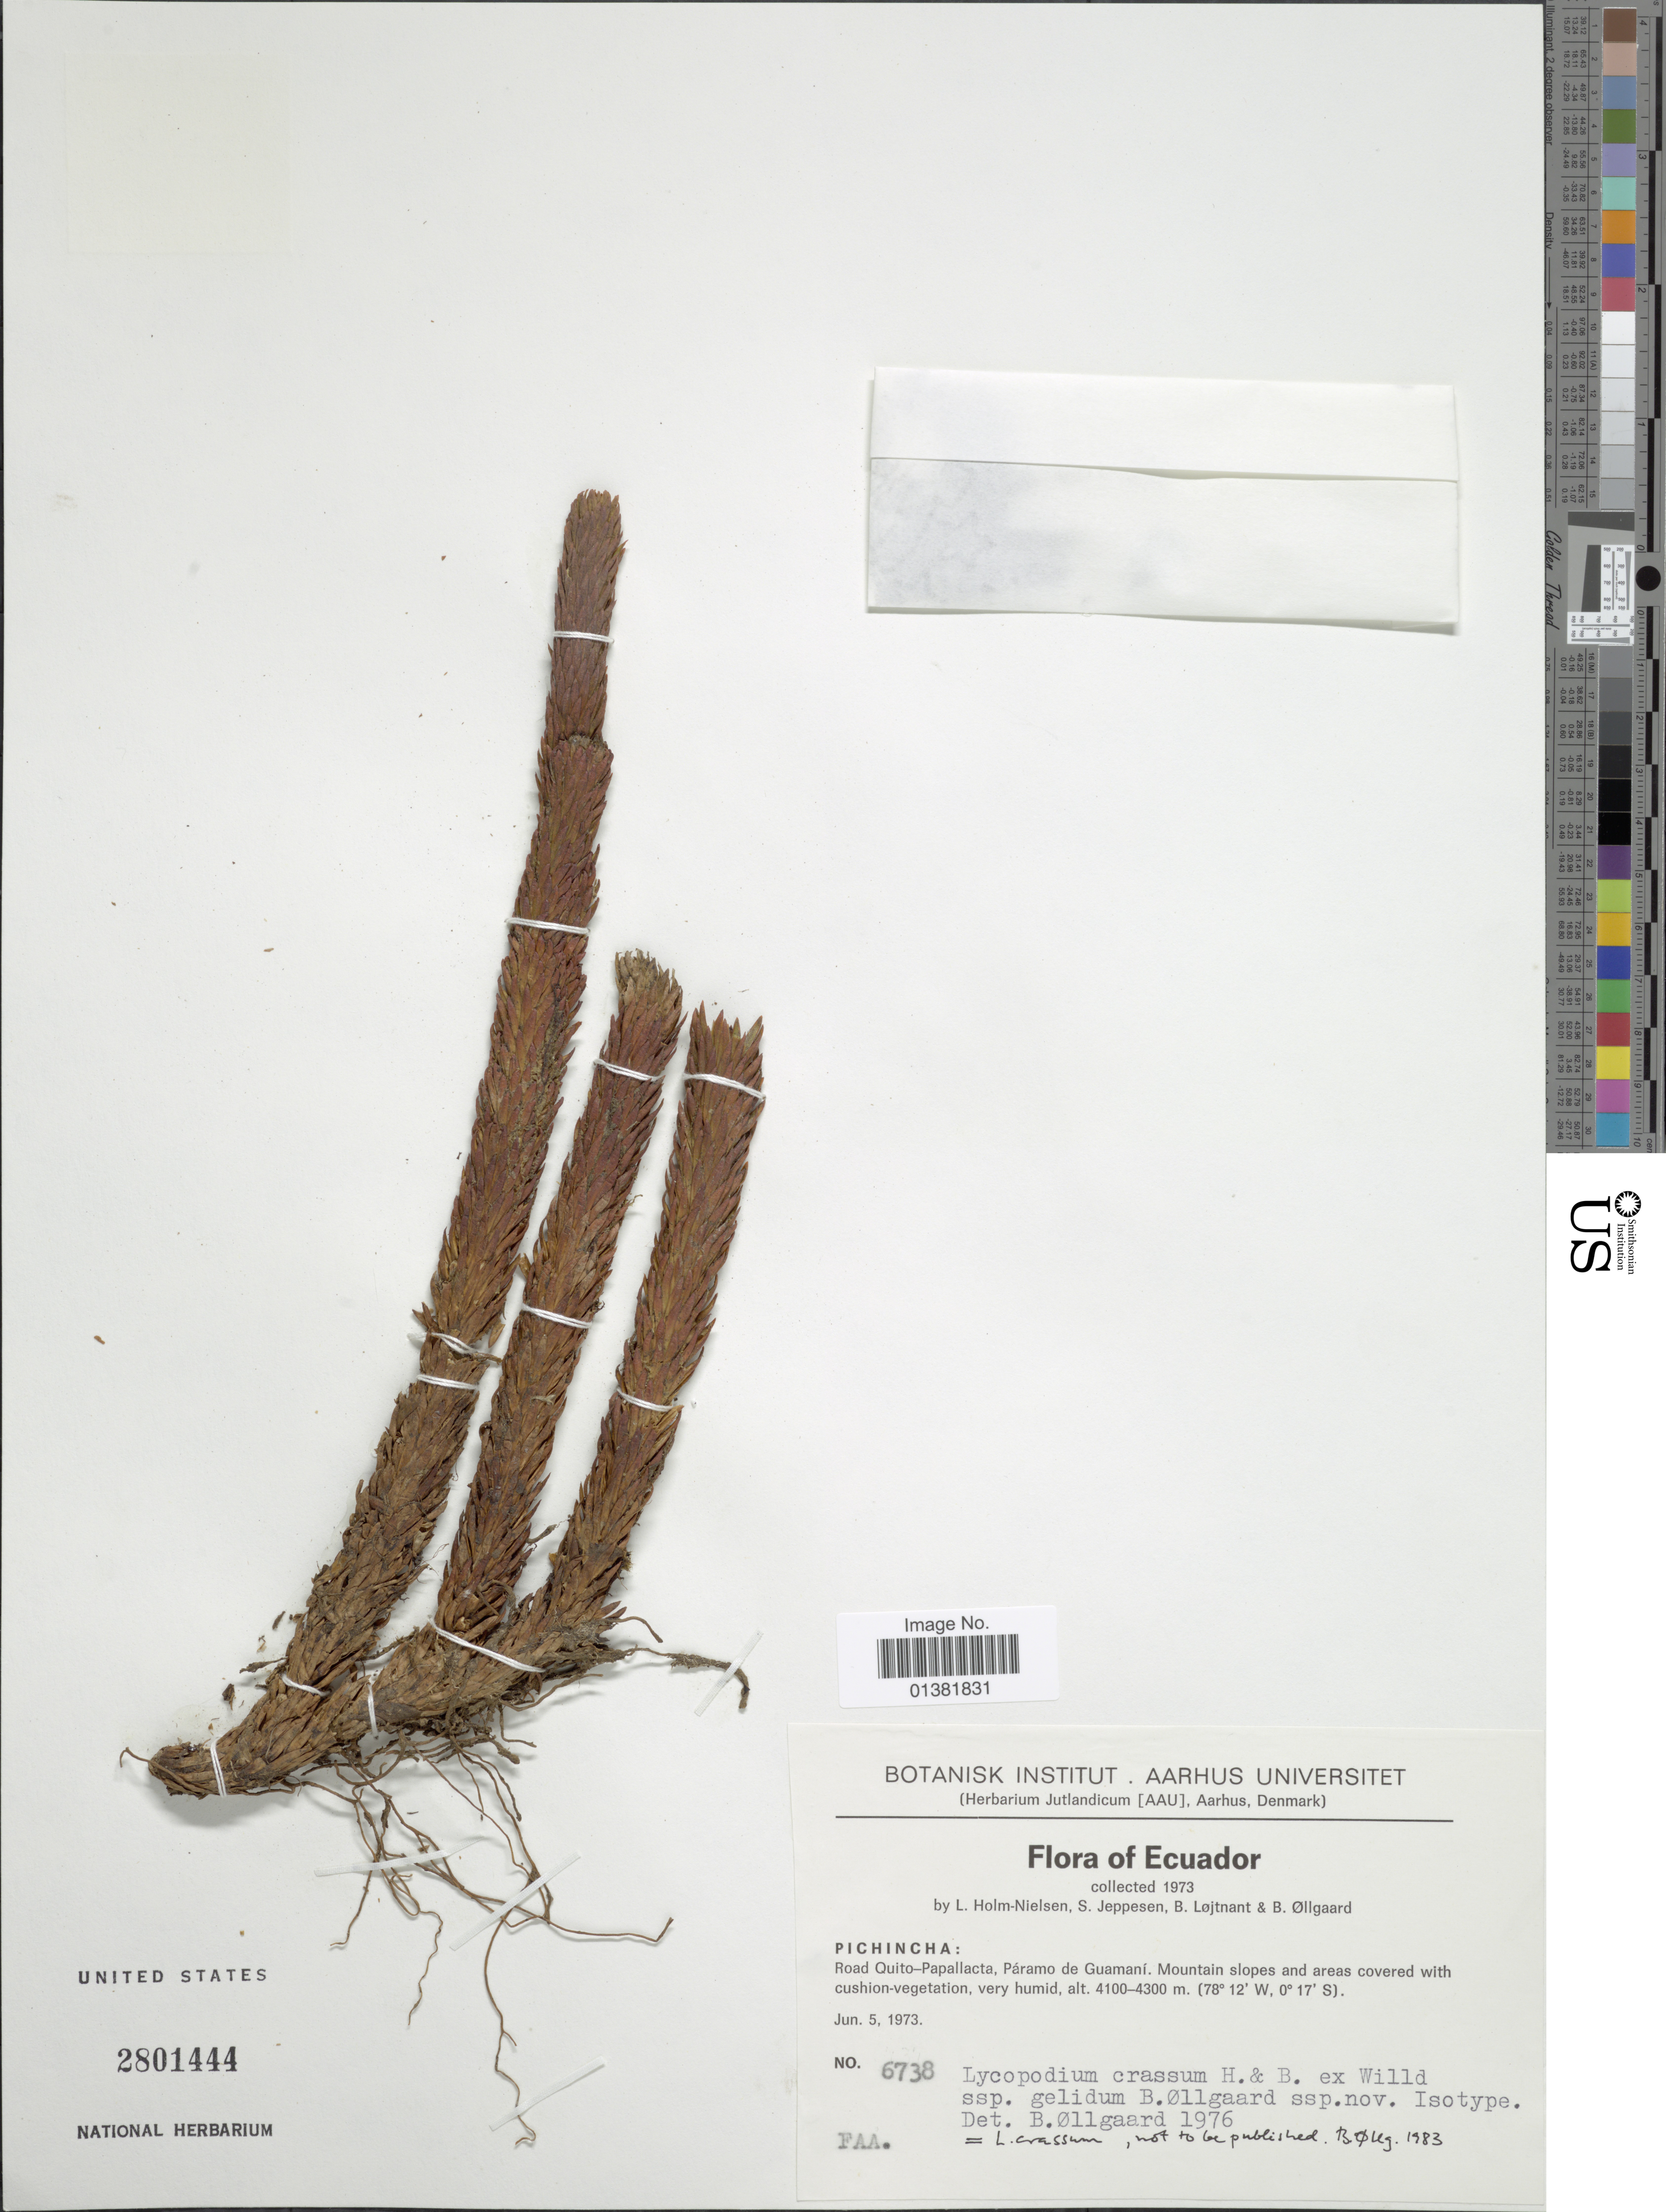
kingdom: Plantae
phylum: Tracheophyta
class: Lycopodiopsida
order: Lycopodiales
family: Lycopodiaceae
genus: Phlegmariurus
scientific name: Phlegmariurus crassus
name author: (Humb. & Bonpl. ex Willd.) B. Øllg.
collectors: L. B. Holm-Nielsen, S. Jeppesen, B. Löjtnant & B. Øllgaard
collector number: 6738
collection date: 1973-06-05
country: Ecuador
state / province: Pichincha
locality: Road Quito-Papallacta, Páramo de Guamani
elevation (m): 4100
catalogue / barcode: US 2801444